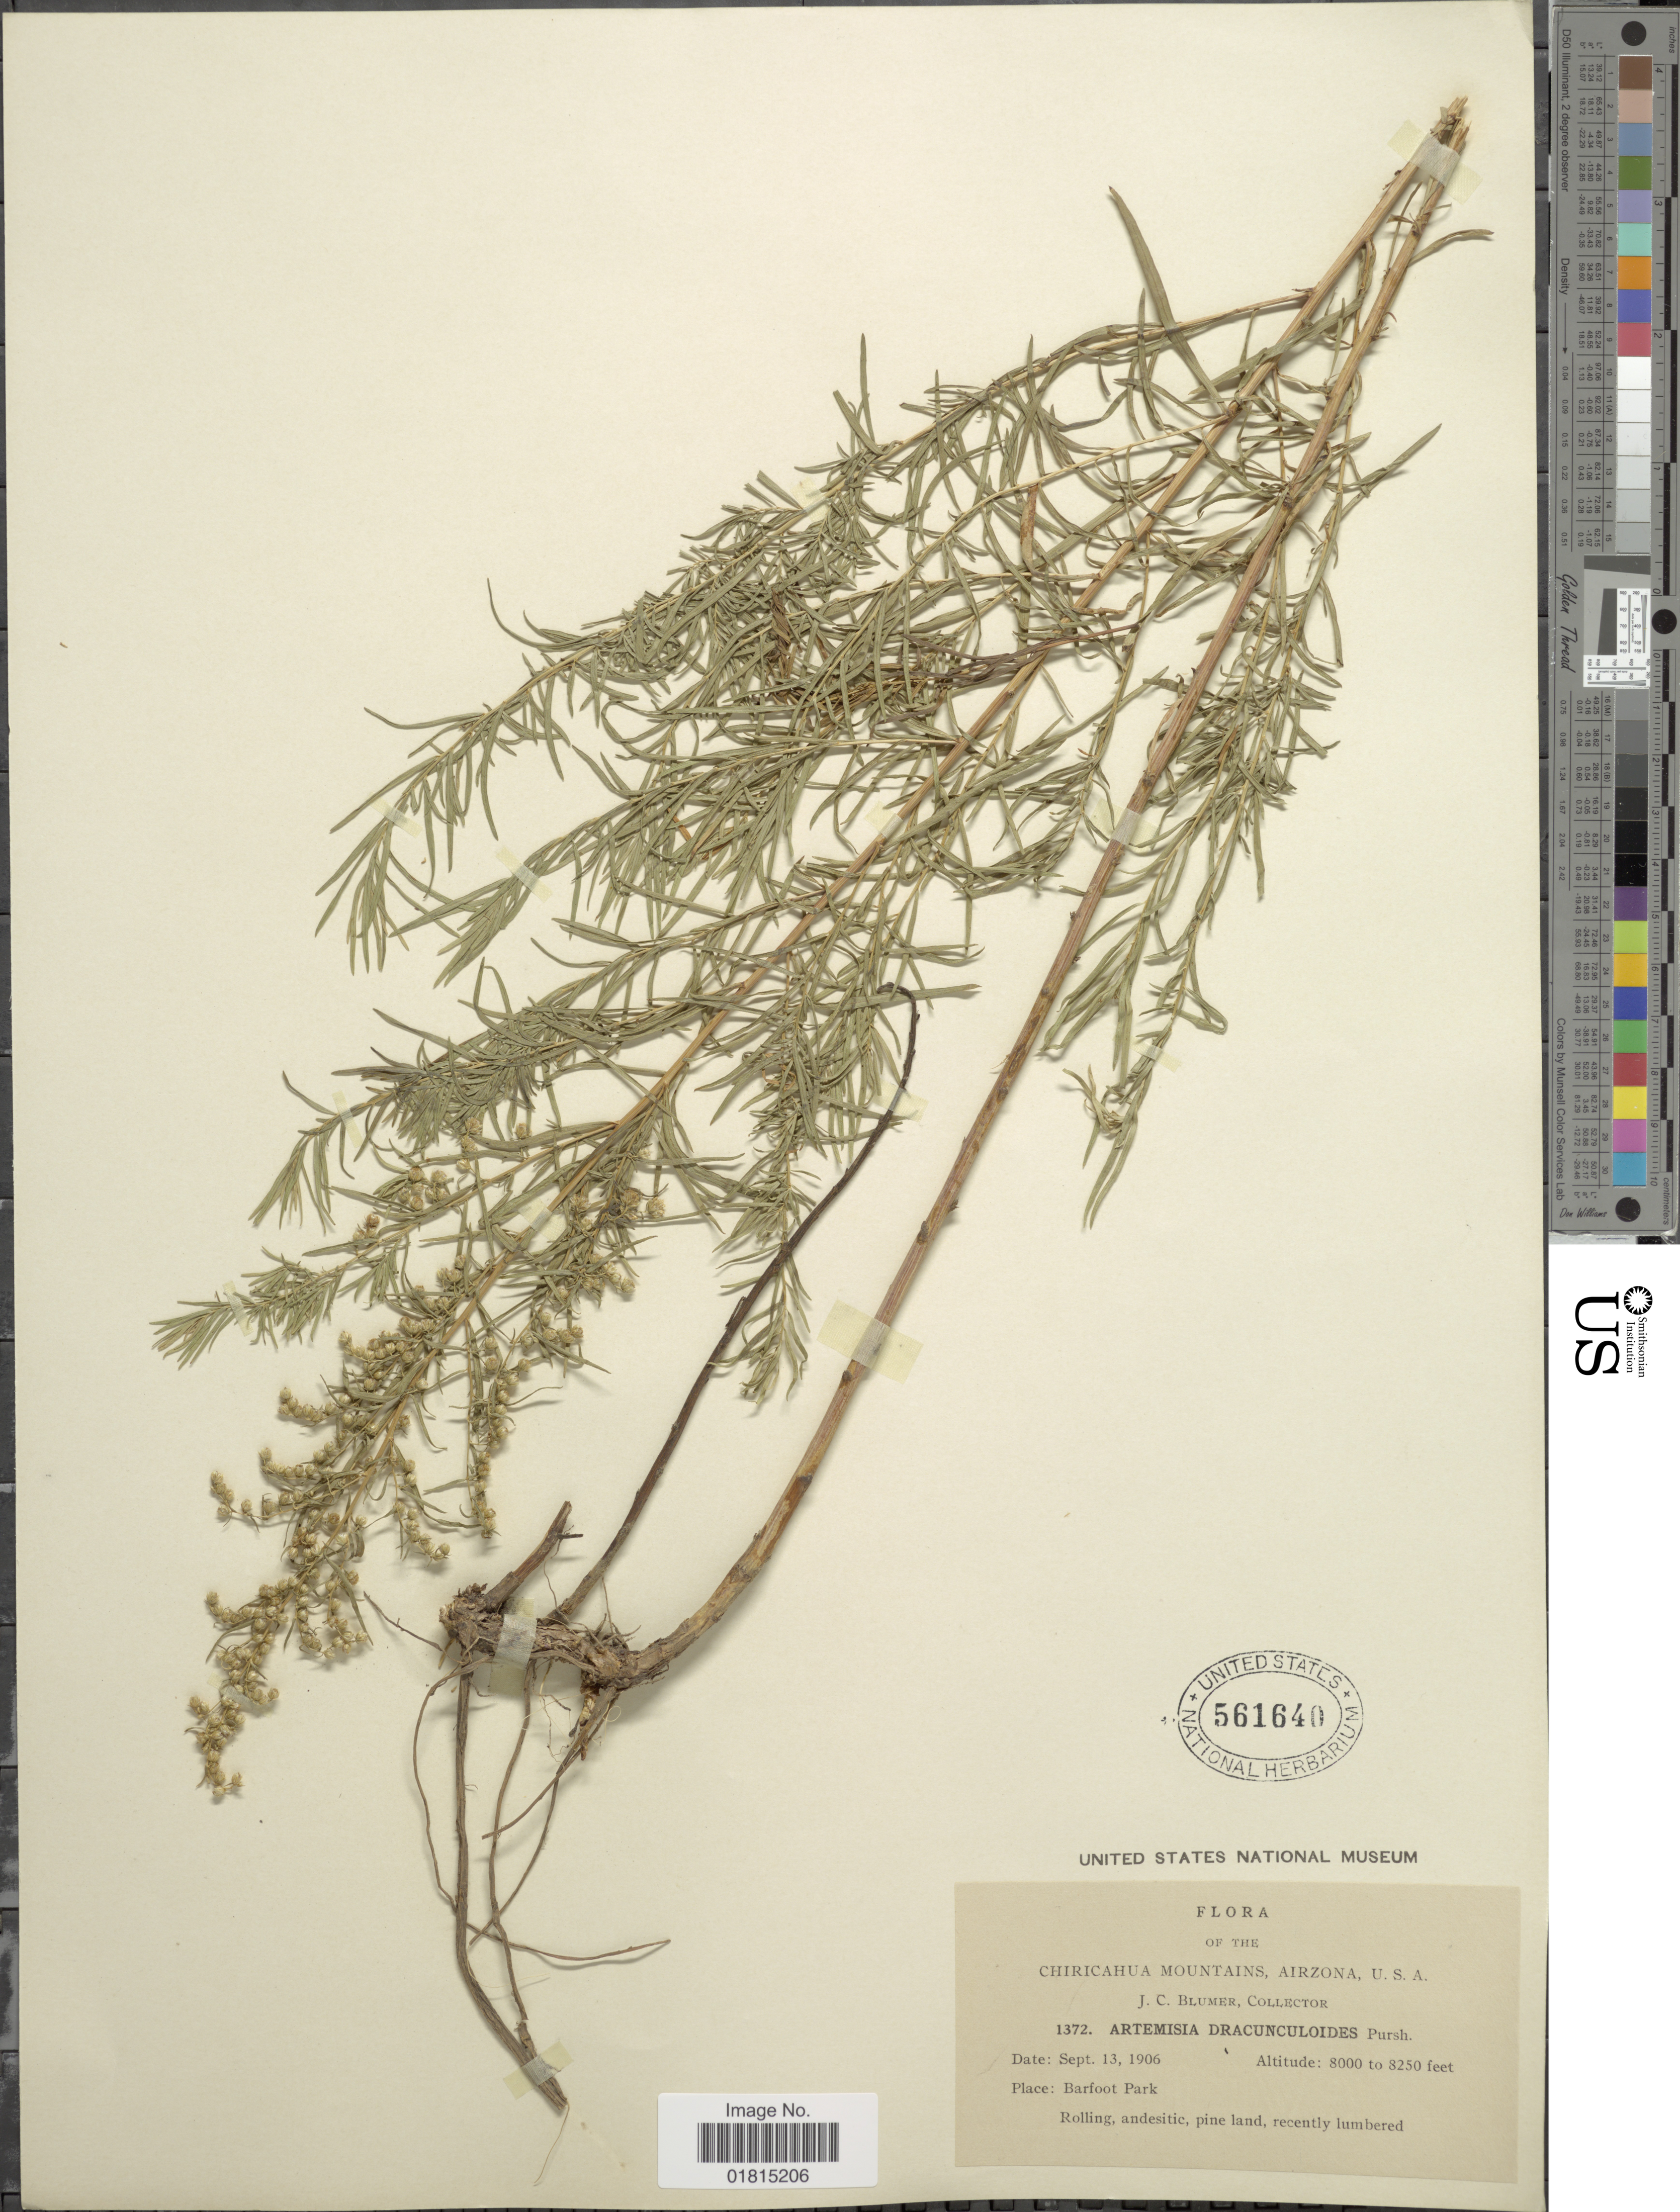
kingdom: Plantae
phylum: Tracheophyta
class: Magnoliopsida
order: Asterales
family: Asteraceae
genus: Artemisia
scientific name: Artemisia dracunculoides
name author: Pursh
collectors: J. C. Blumer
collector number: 1372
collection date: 1906-09-13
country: United States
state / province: Arizona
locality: Chiricahua Mountains, Arizona, U.S.A. Barfoot Park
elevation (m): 2438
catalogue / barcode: US 561640